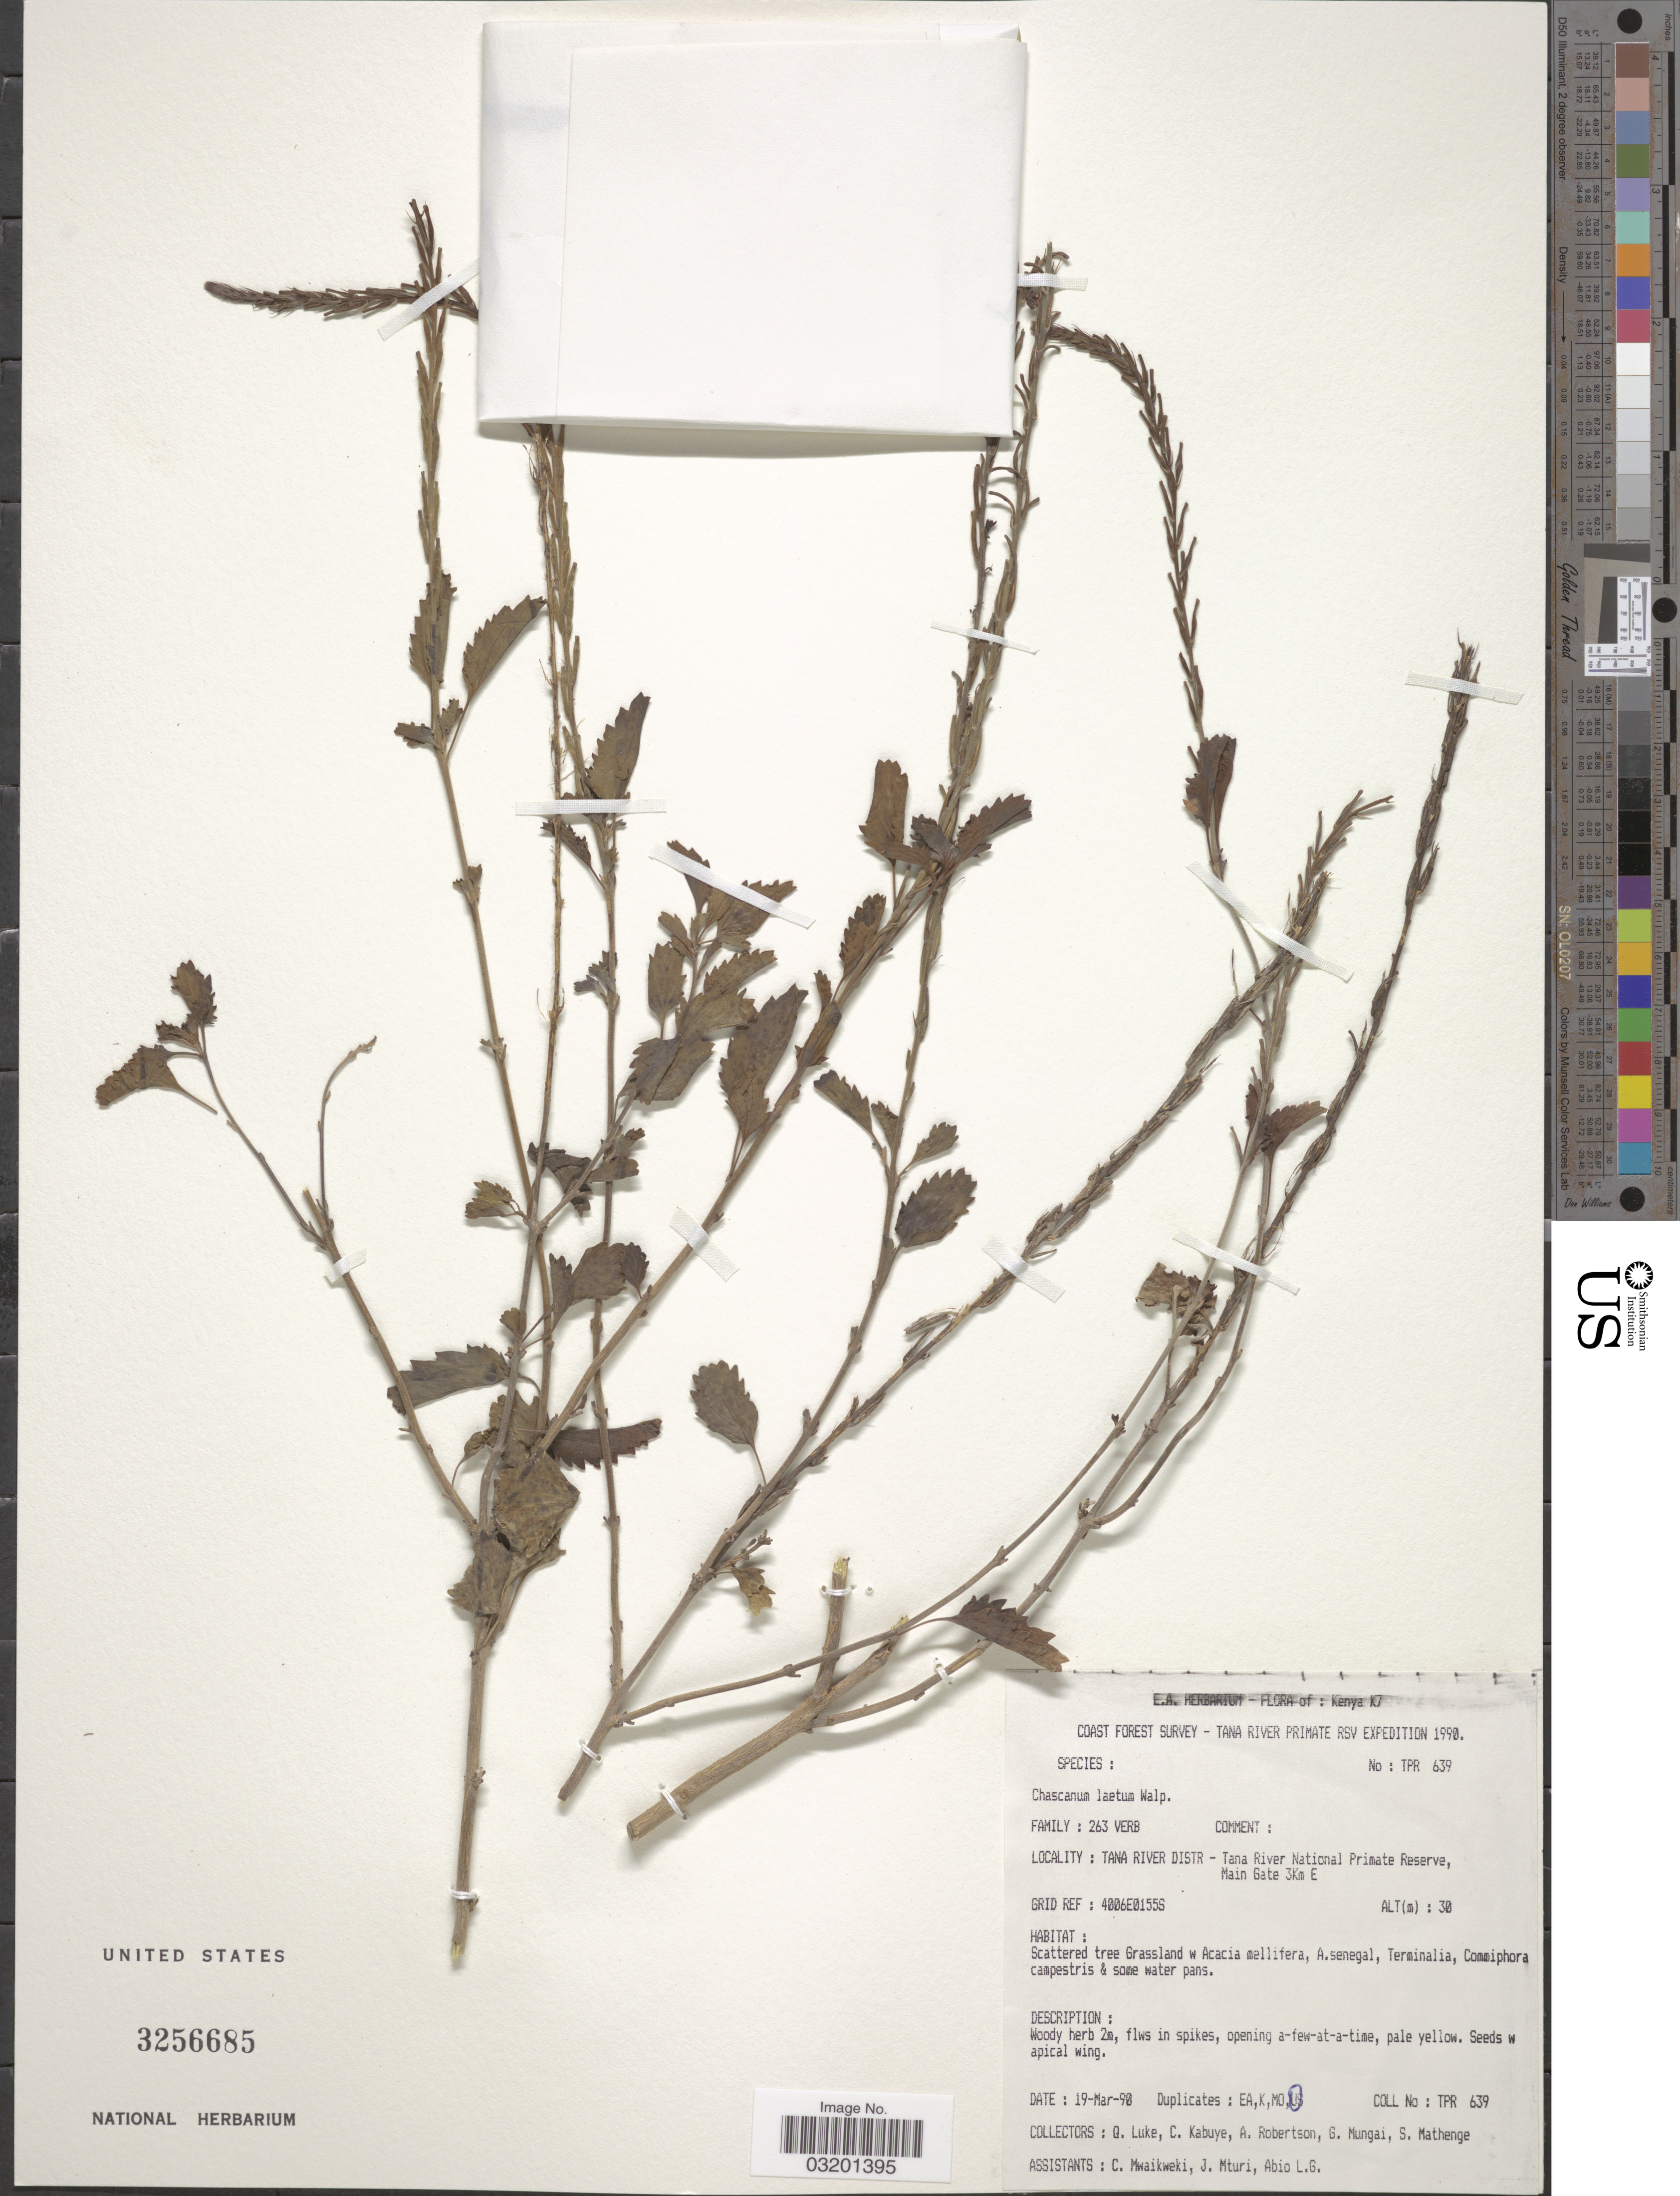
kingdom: Plantae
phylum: Tracheophyta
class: Magnoliopsida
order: Lamiales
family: Verbenaceae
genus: Chascanum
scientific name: Chascanum laetum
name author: Fenzl ex Walpers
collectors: Q. Luke, C. Kabuye, A. Robertson, G. Mungai & et al.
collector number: TPR639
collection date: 1990-03-19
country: Kenya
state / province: Tana River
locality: Kenya K7, Tana River Distr - Tana River National Primate Reserve, Main Gate 3Km E. Grid Ref: 4006E0155S.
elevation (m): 30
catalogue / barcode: US 3256685